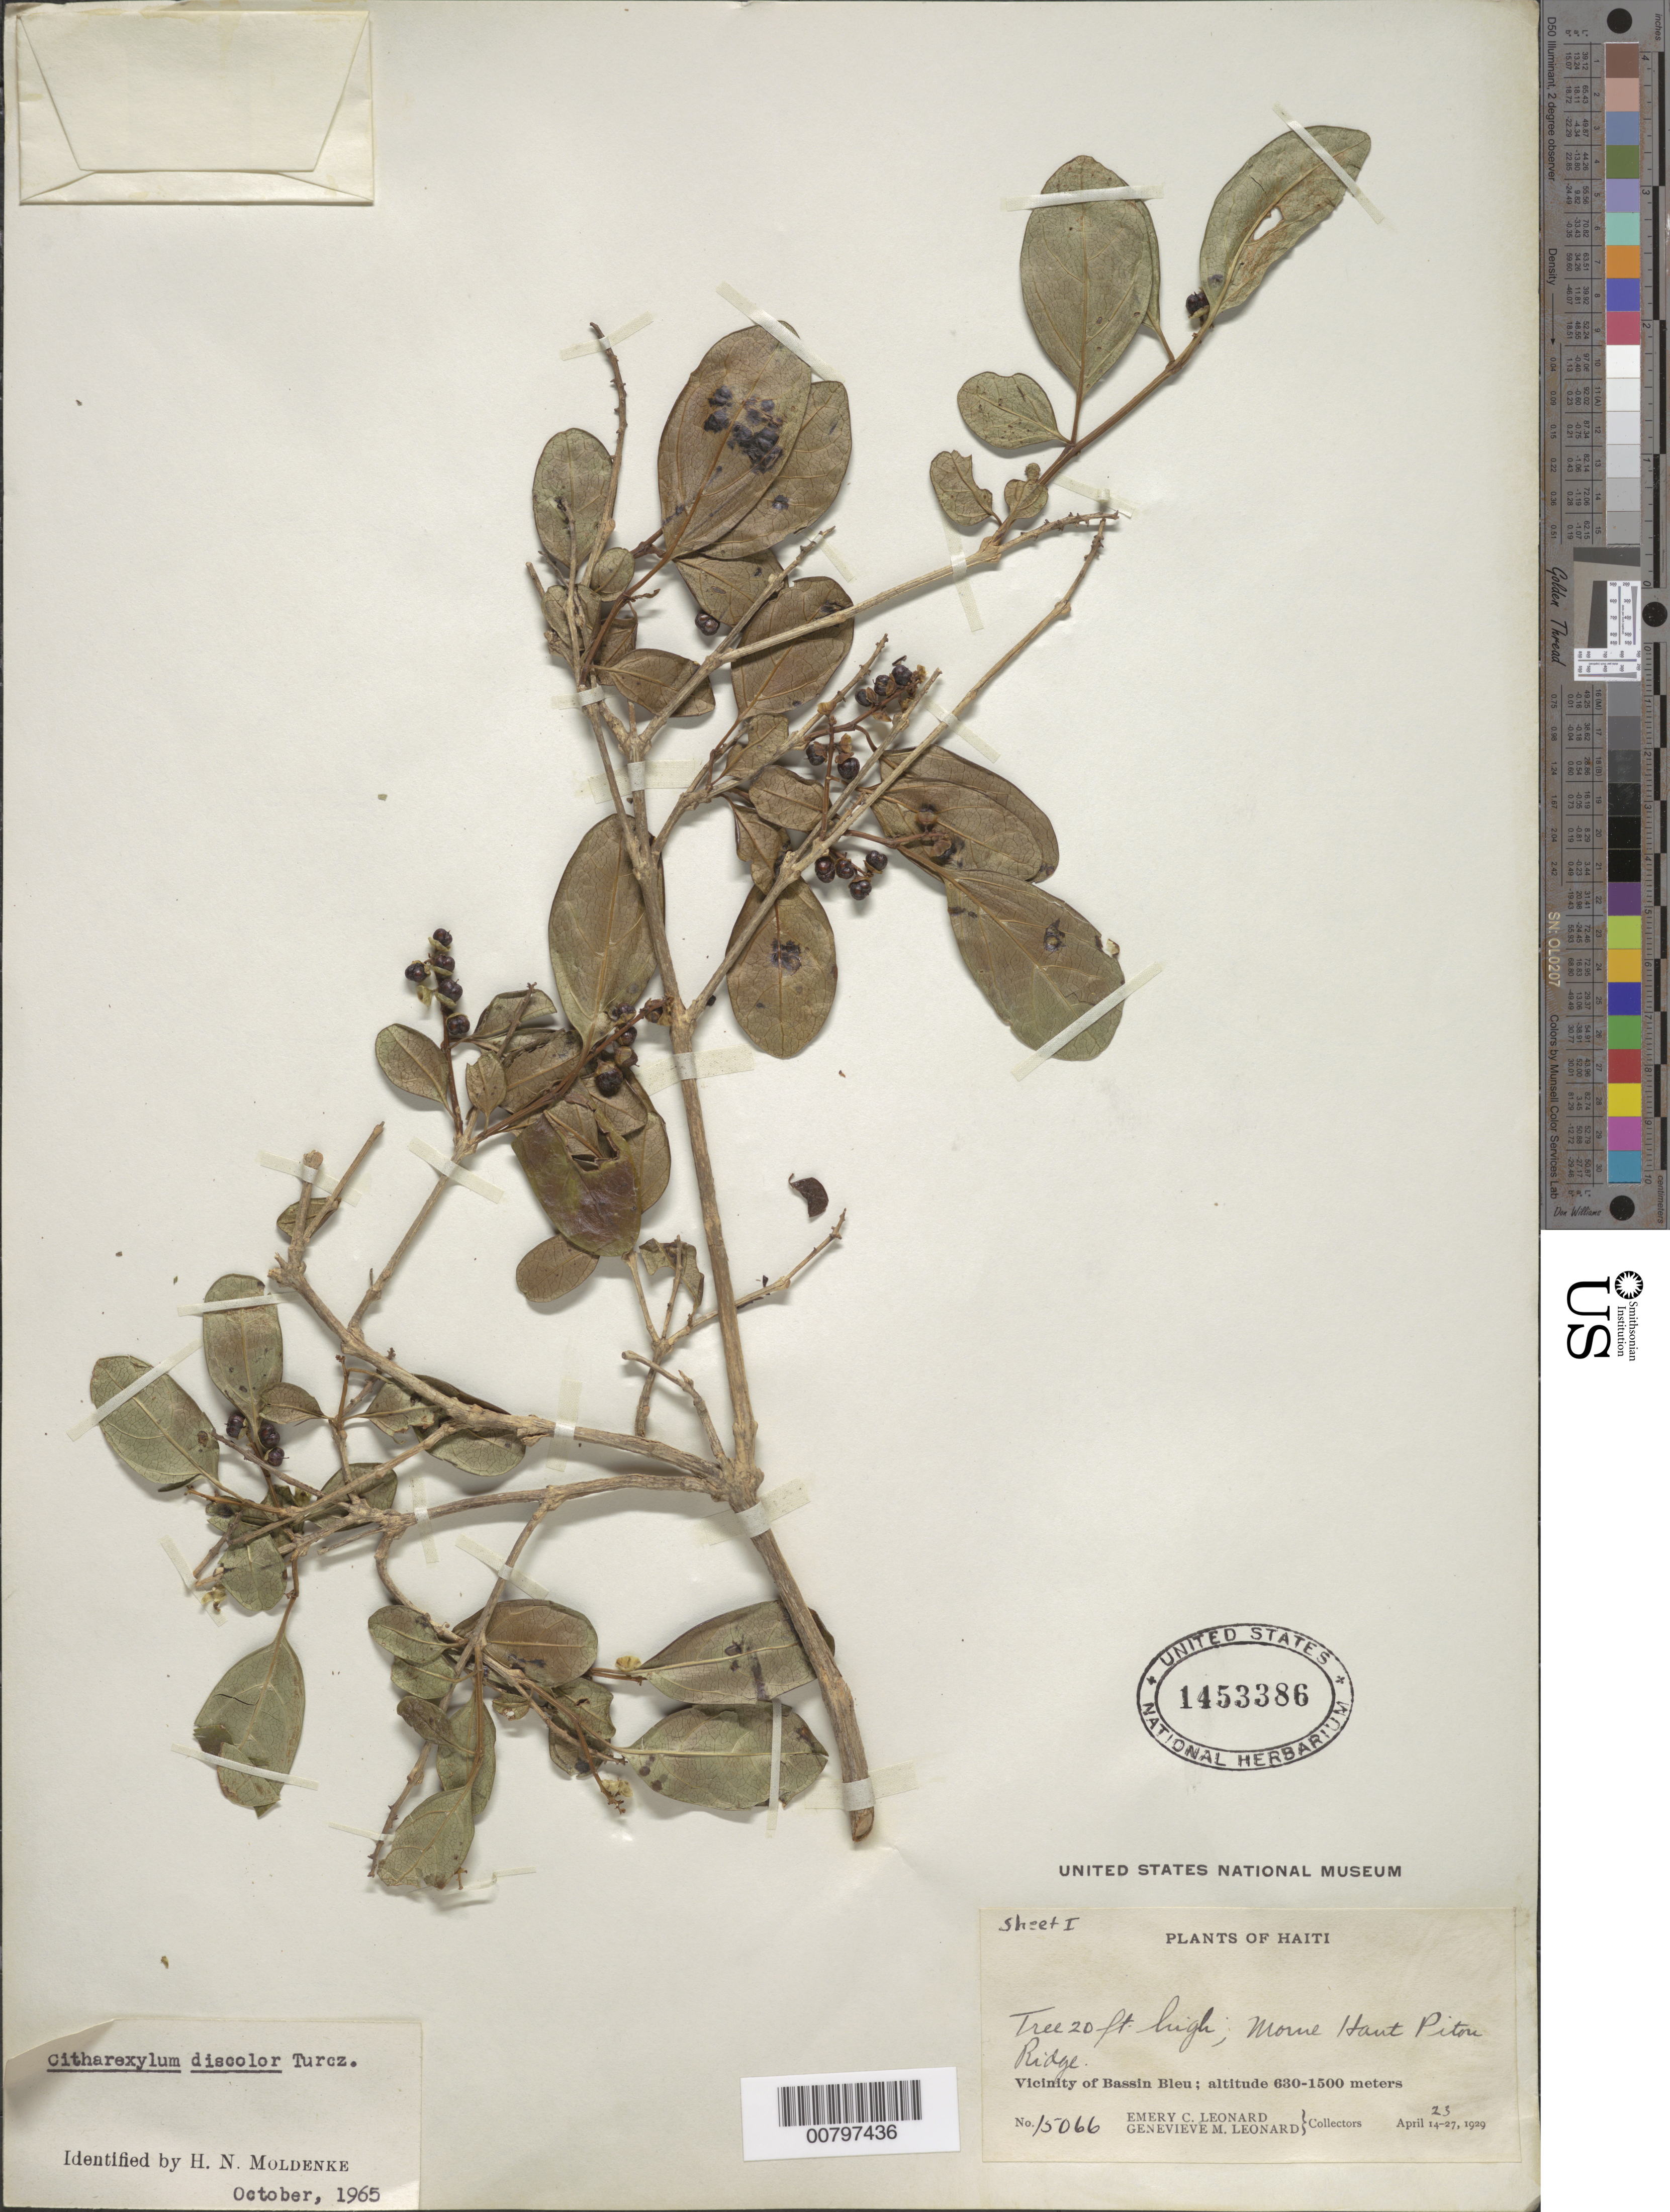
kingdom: Plantae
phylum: Tracheophyta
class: Magnoliopsida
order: Lamiales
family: Verbenaceae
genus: Citharexylum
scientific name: Citharexylum discolor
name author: Turcz.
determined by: Moldenke, H. N.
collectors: E. C. Leonard & G. M. Leonard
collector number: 15066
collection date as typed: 23 Apr 1929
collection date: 1929-04-23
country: Haiti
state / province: Nord-Ouest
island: Hispaniola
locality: Vicinity of Bassin Bleu, Morne Haut Piton Ridge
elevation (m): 630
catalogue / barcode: US 1453386